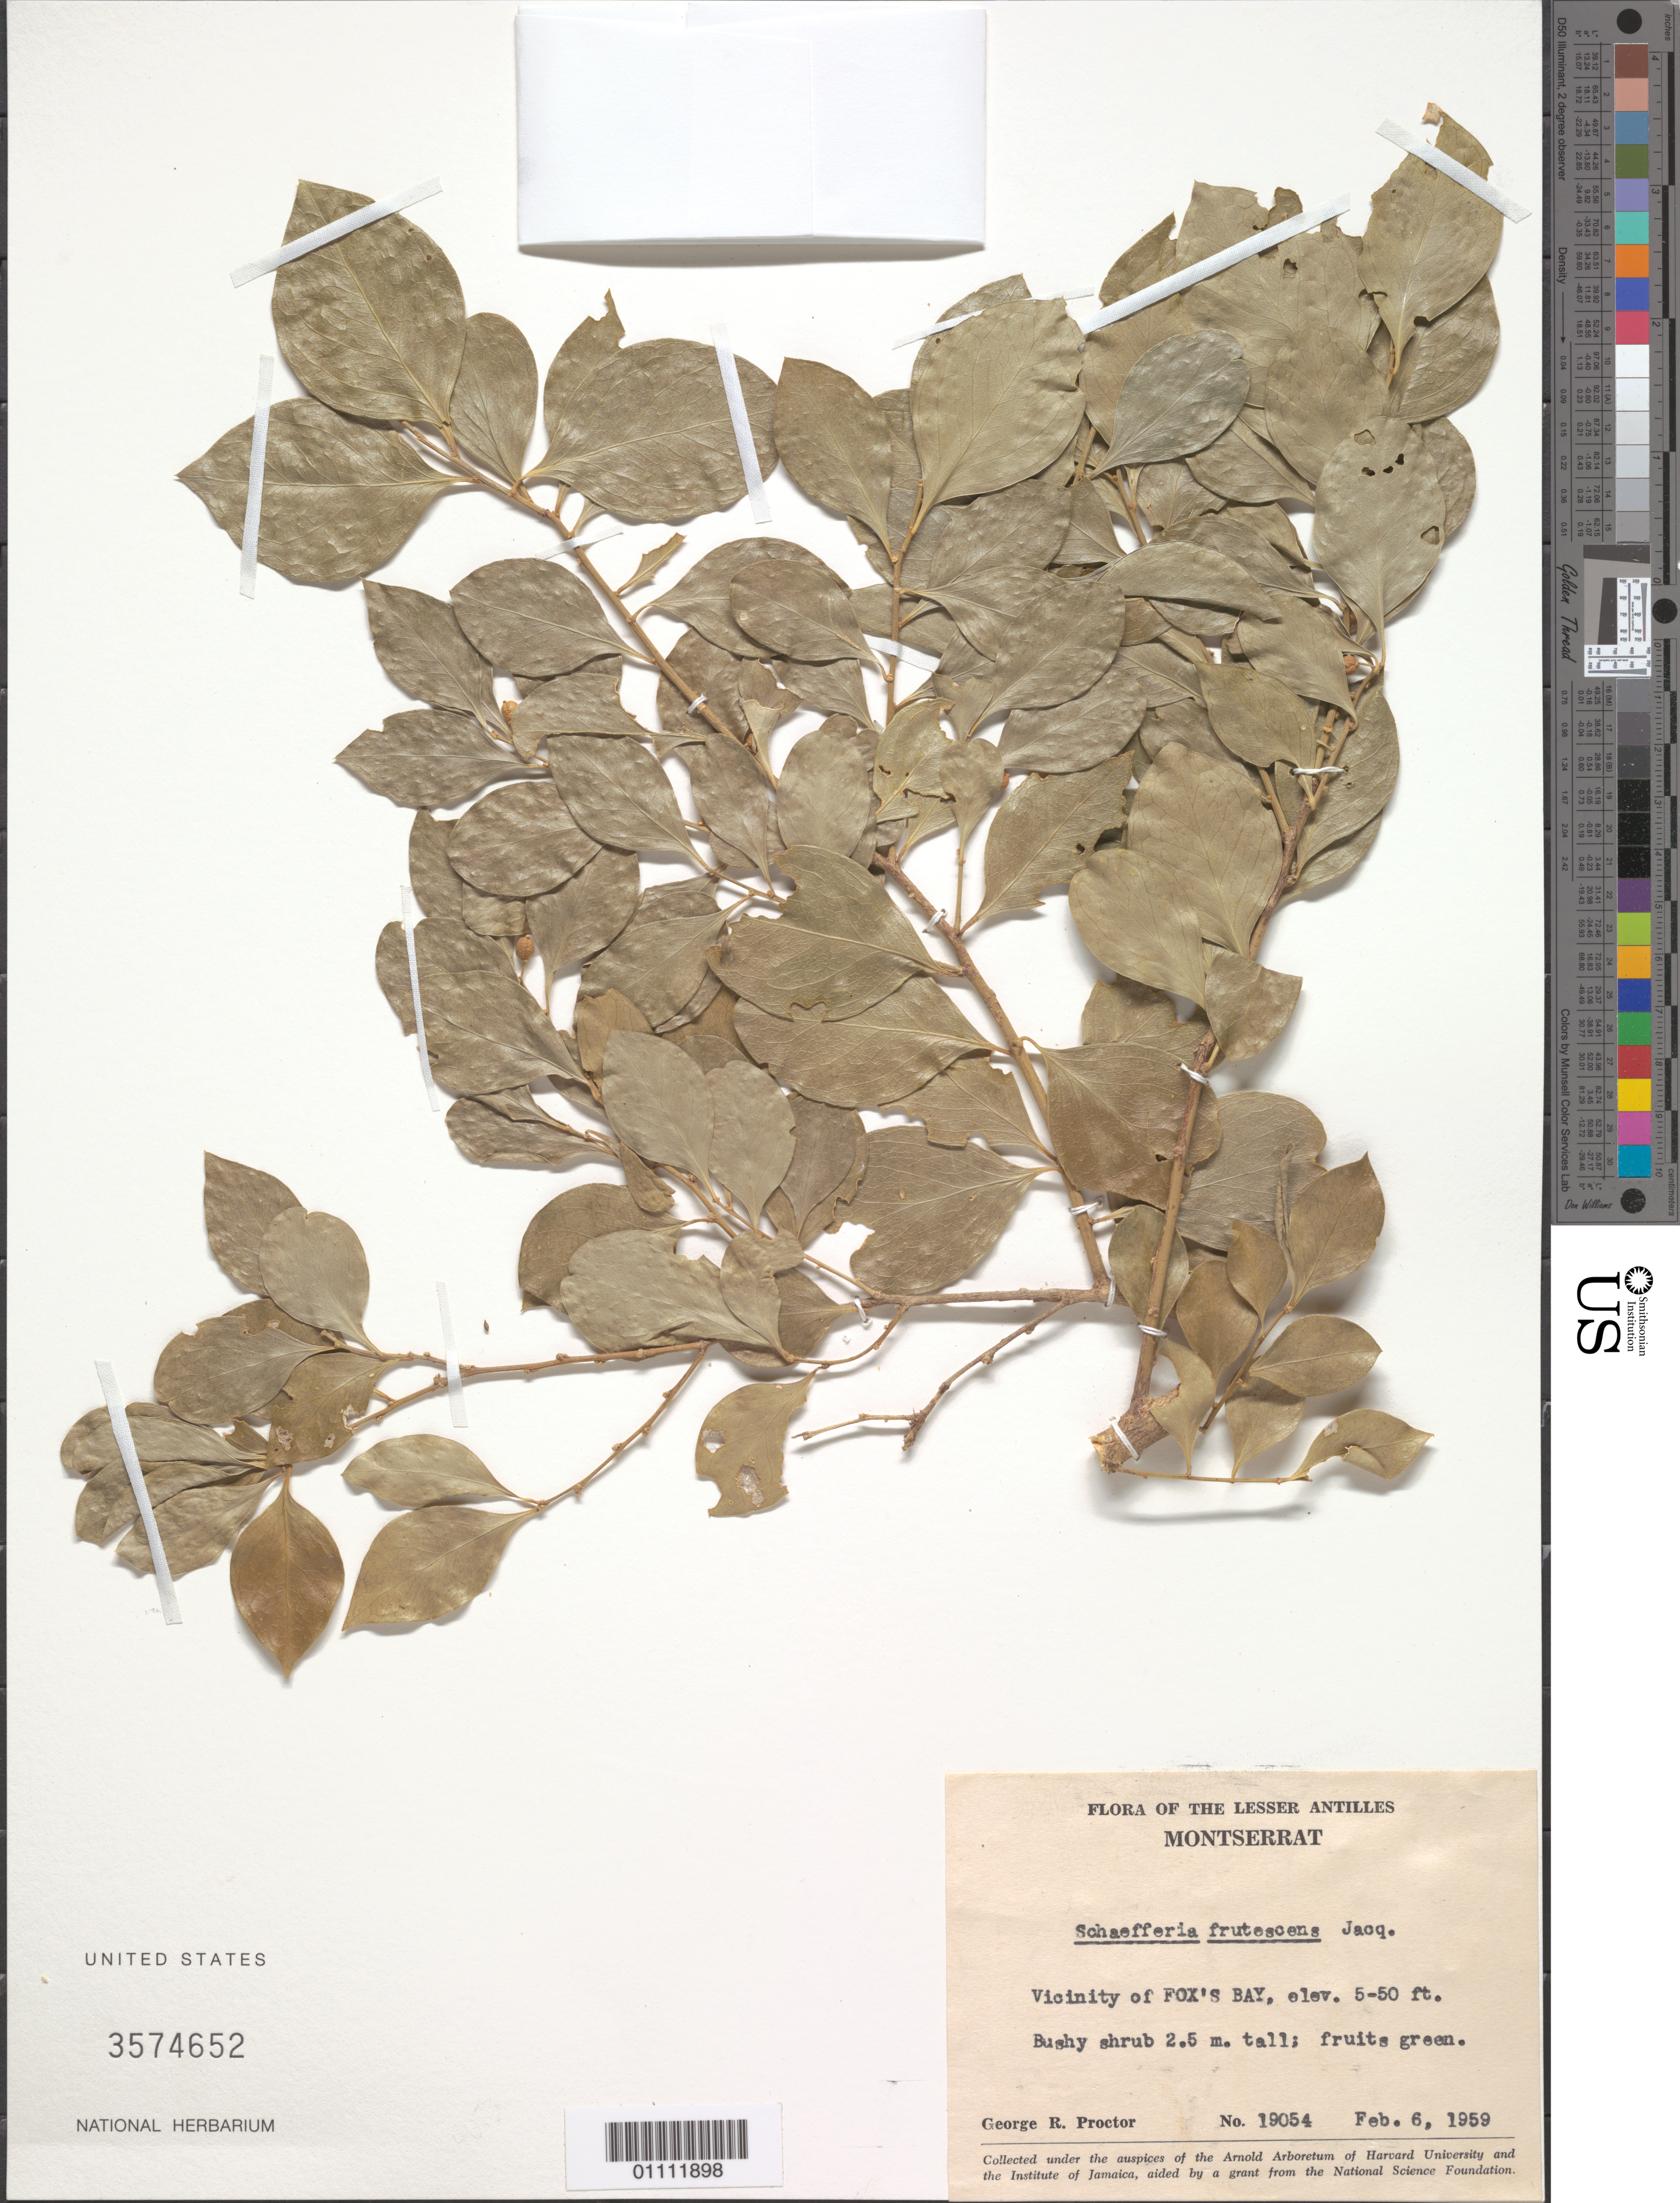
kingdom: Plantae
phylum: Tracheophyta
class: Magnoliopsida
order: Celastrales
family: Celastraceae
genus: Schaefferia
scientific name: Schaefferia frutescens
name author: Jacq.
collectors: G. R. Proctor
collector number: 19054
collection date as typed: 05 Feb 1959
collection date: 1959-02-05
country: Montserrat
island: Montserrat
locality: Fox's Bay vicinity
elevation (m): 2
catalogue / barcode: US 3574652